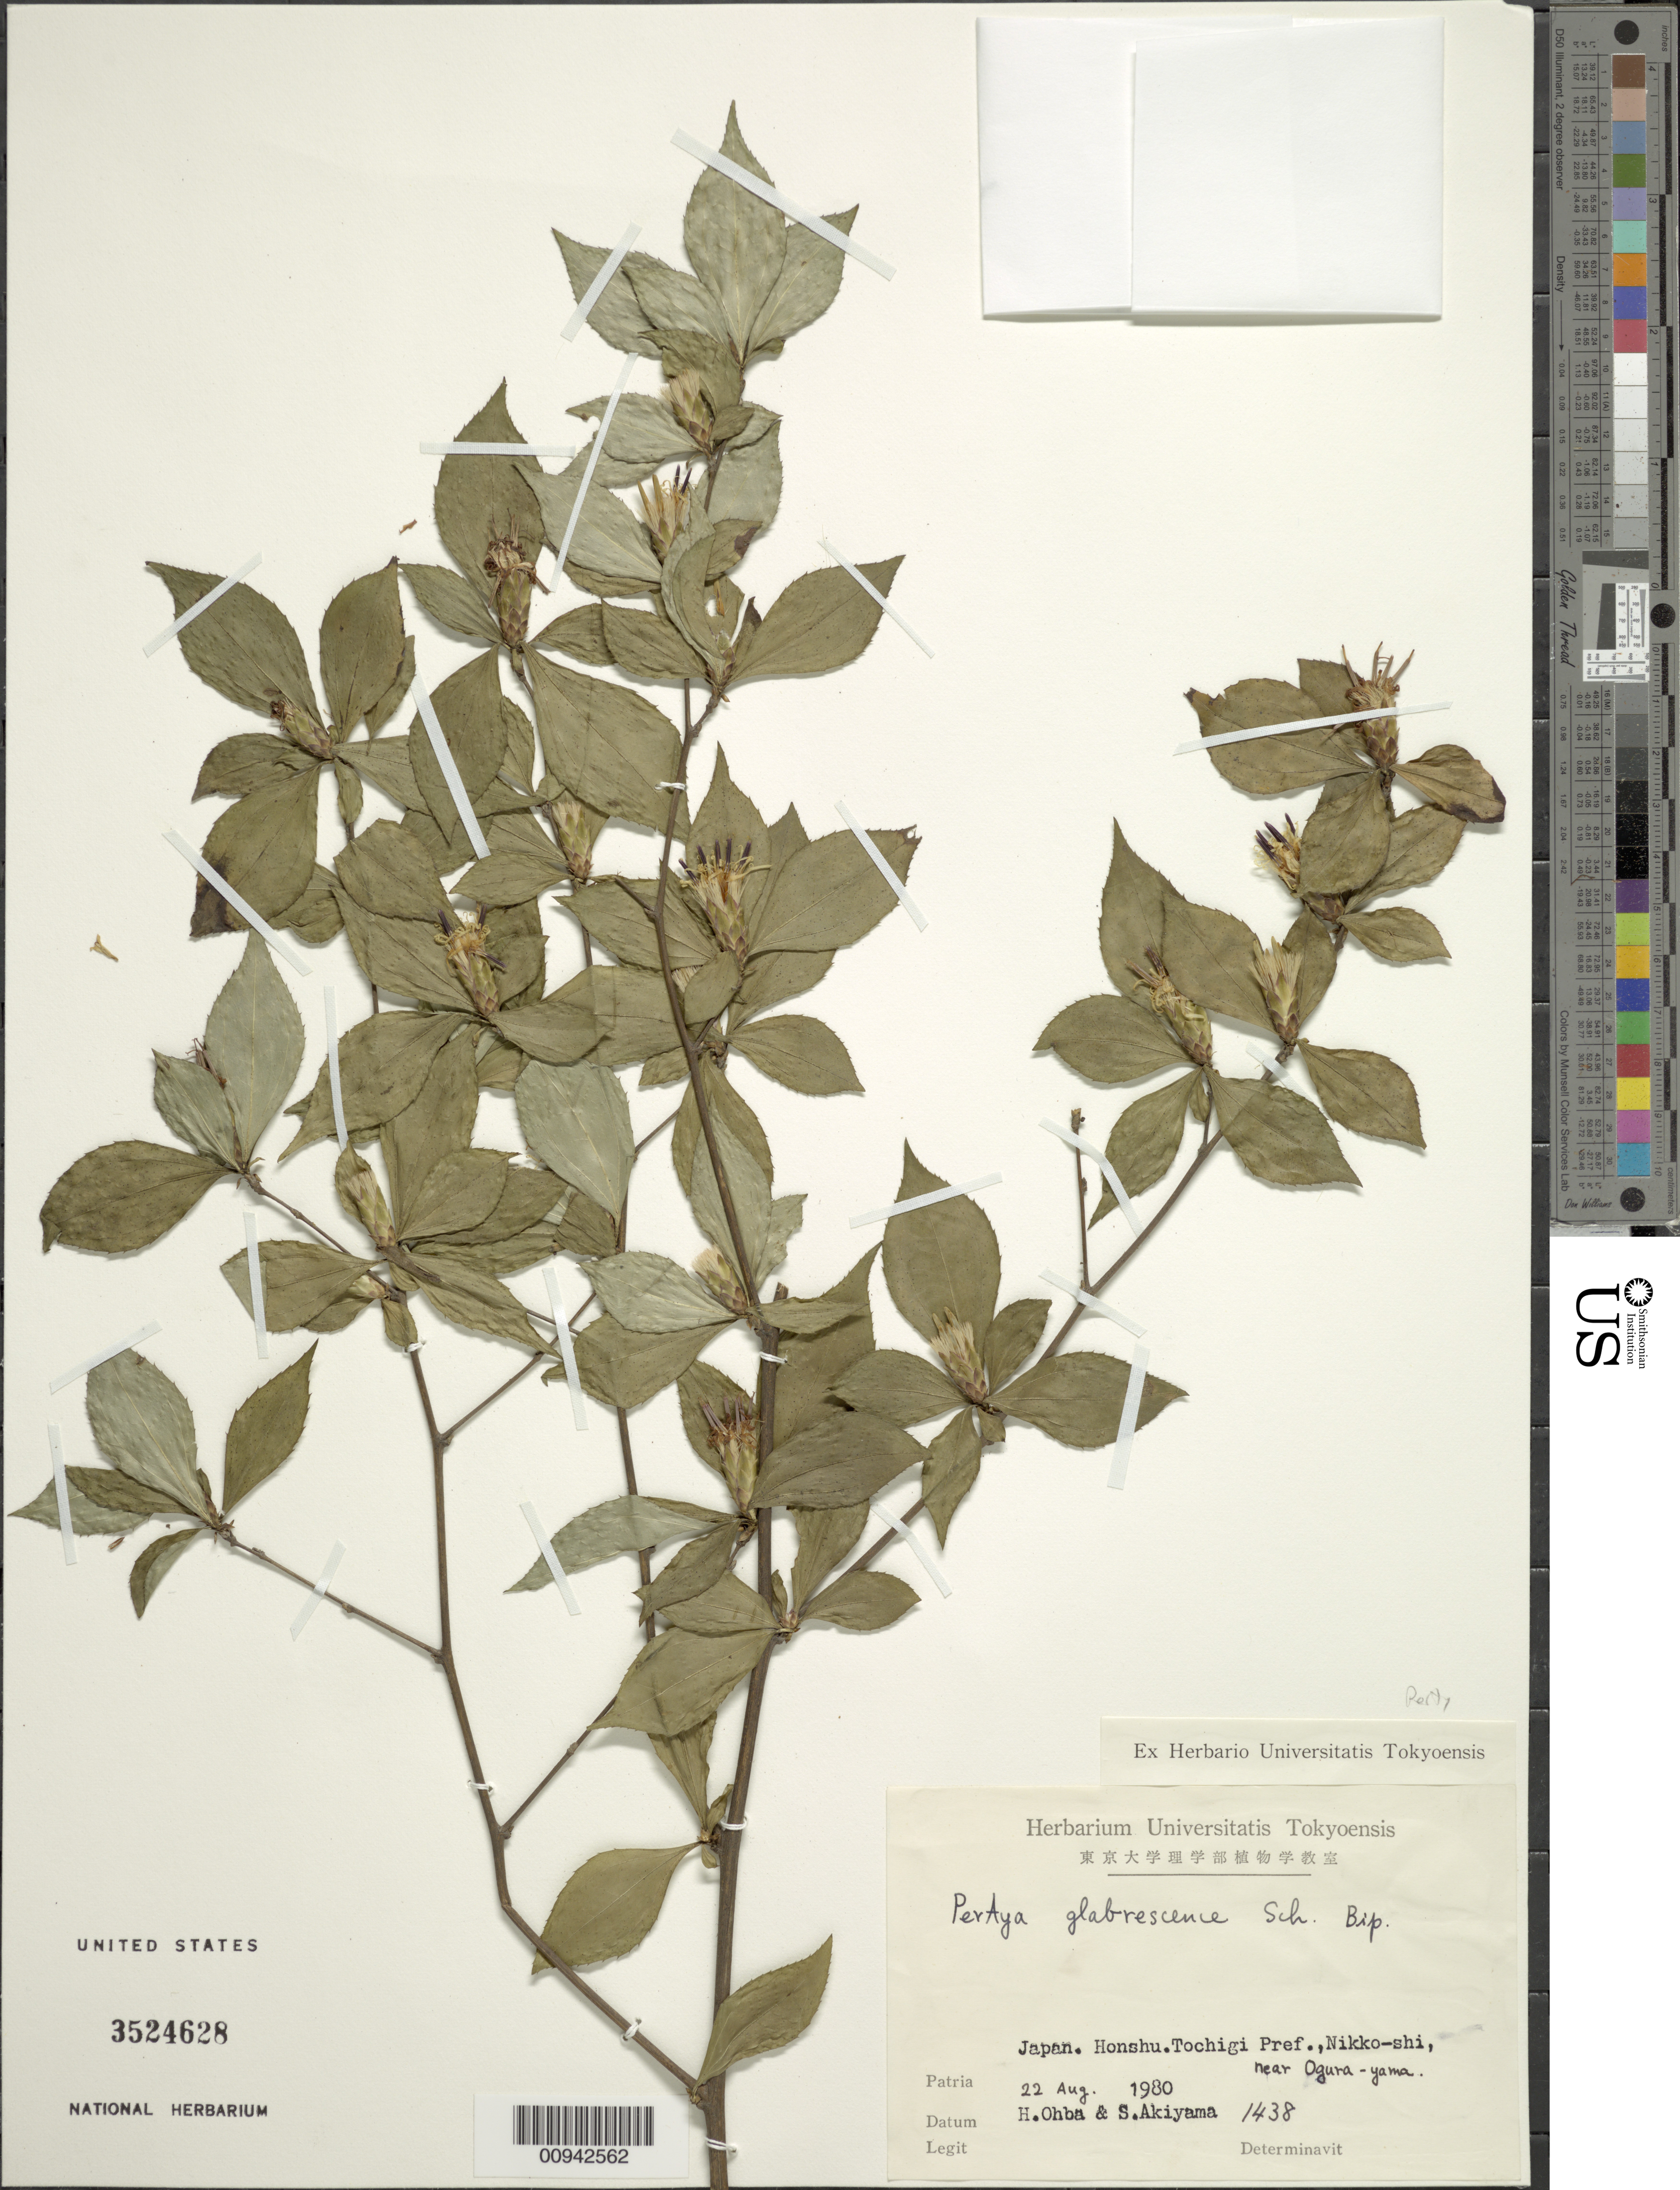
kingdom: Plantae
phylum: Tracheophyta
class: Magnoliopsida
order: Asterales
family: Asteraceae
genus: Pertya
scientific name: Pertya glabrescens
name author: Sch. Bip.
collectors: H. Ohba & H. Akiyama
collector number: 1438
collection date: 1980-08-22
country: Japan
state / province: Totigi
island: Honshu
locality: Nikko-shi, near Ogura-yama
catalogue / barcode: US 3524628